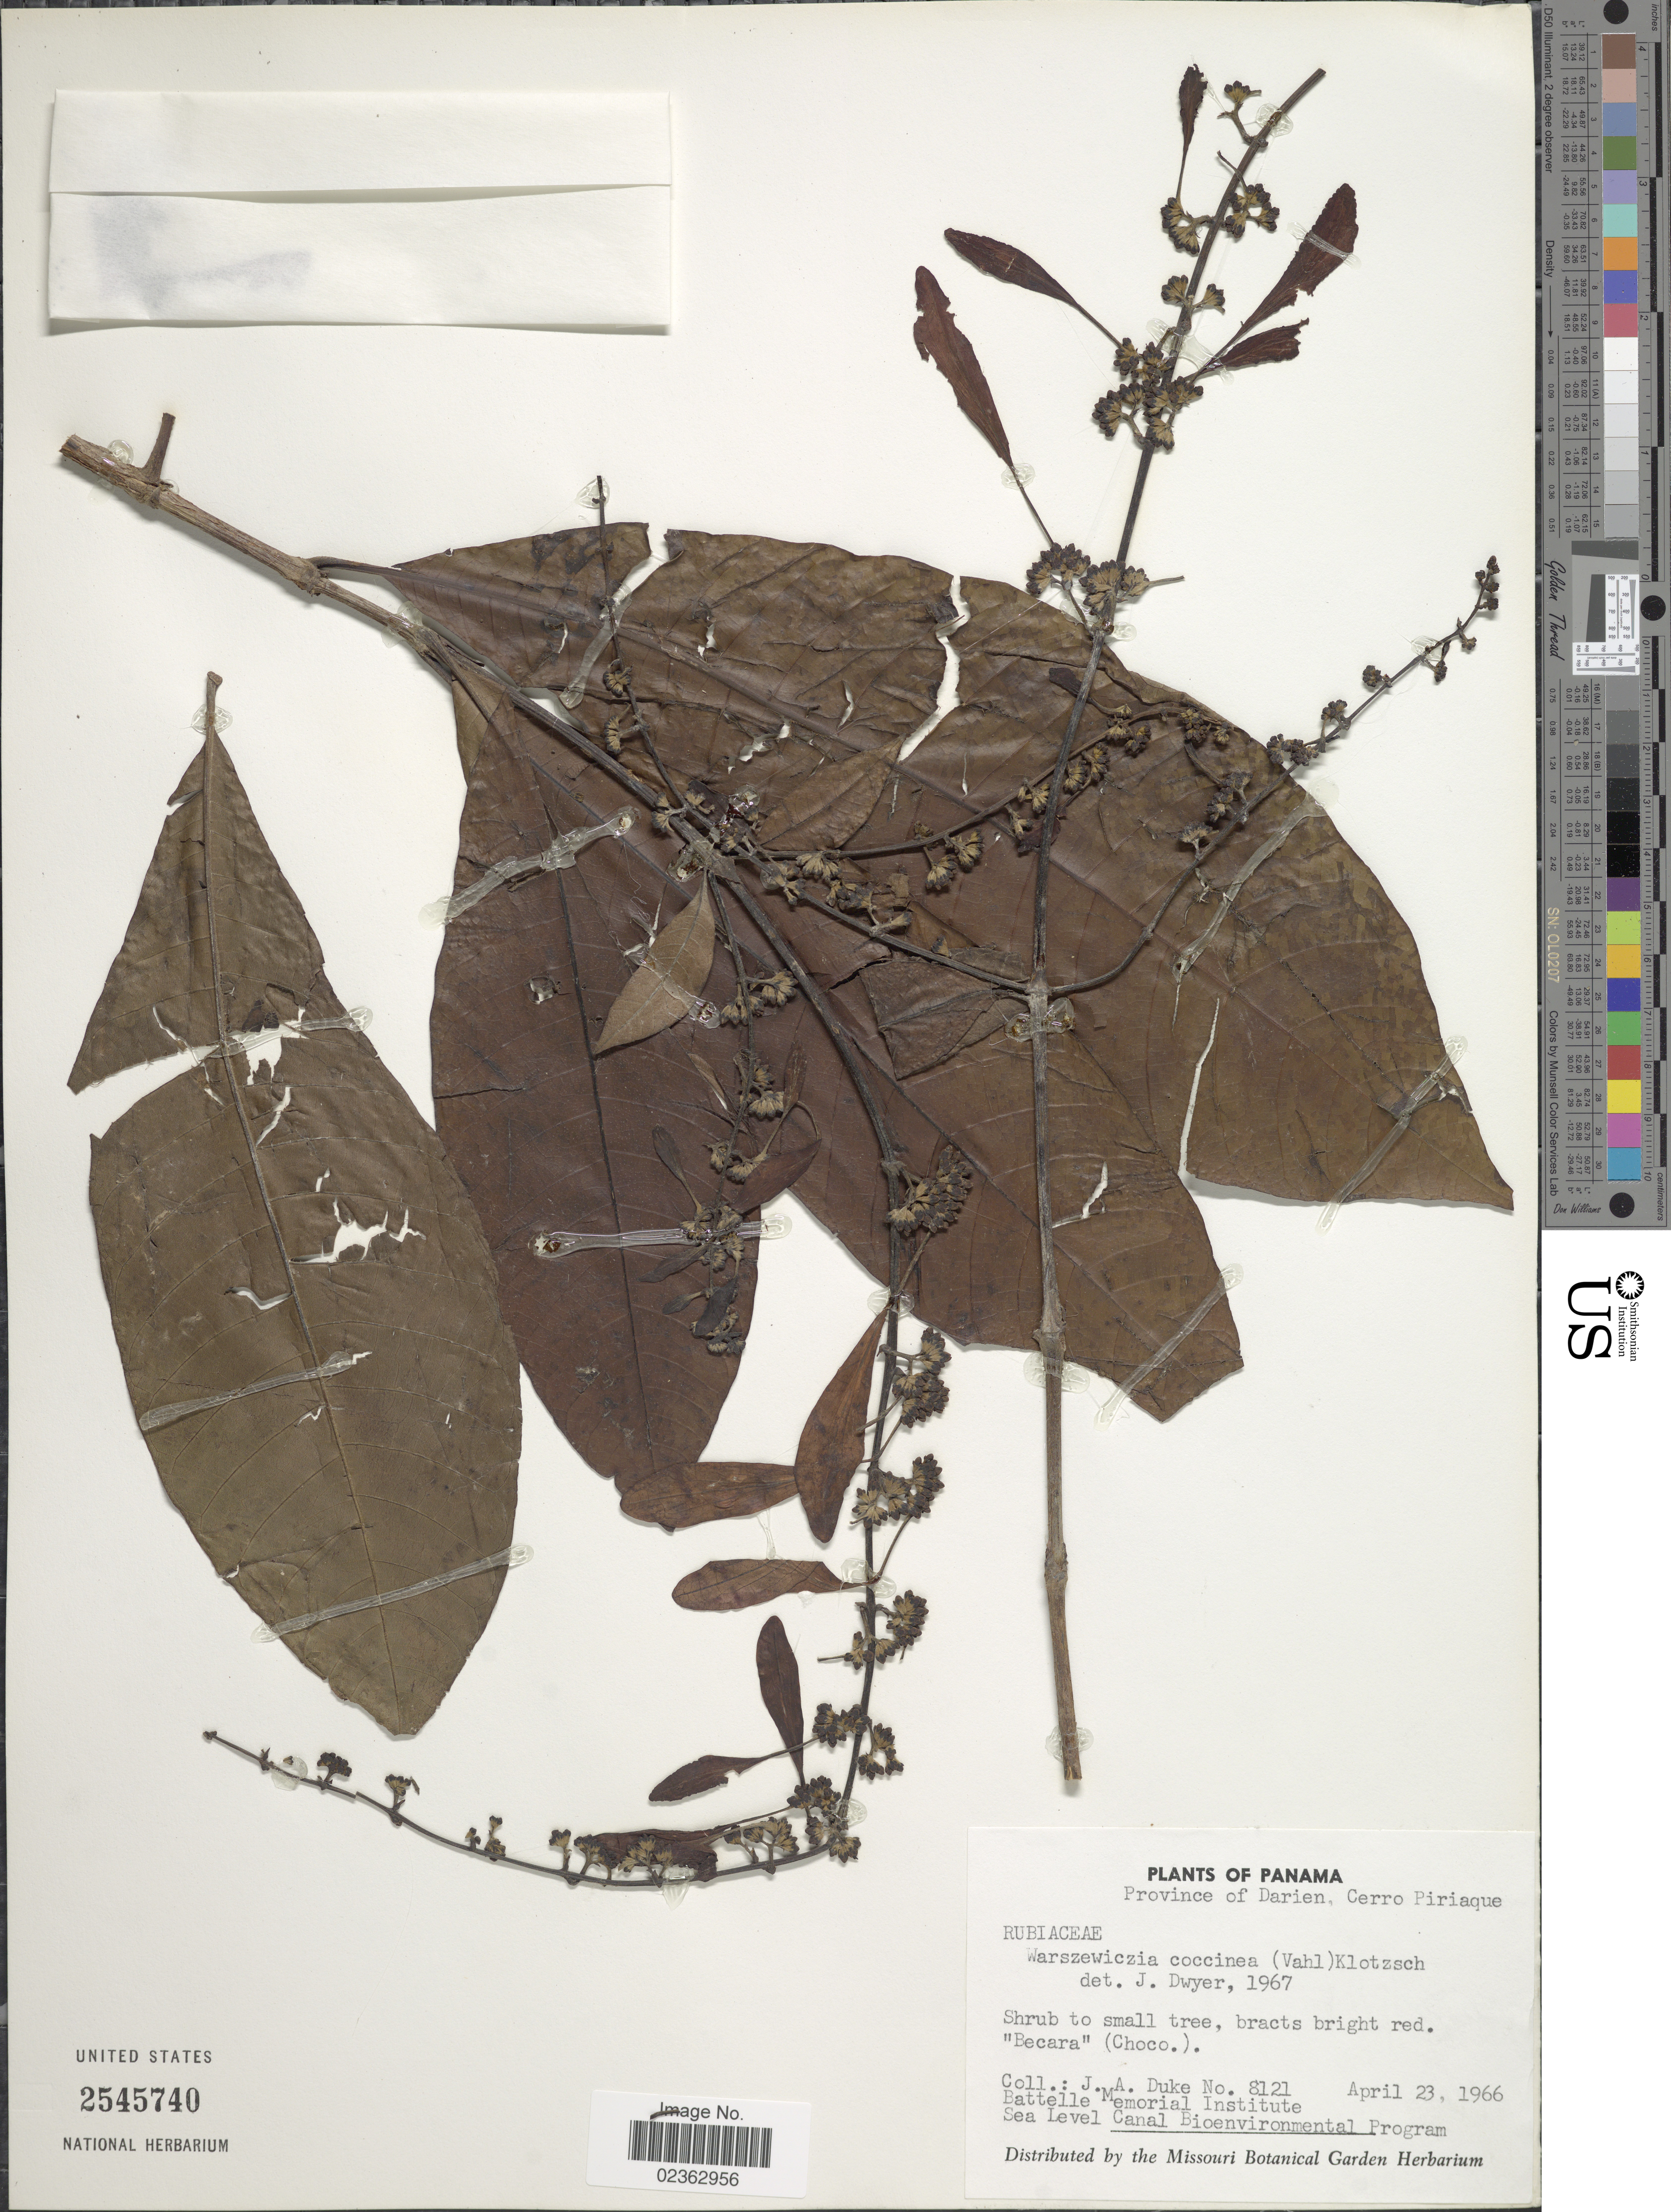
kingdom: Plantae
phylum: Tracheophyta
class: Magnoliopsida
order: Gentianales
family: Rubiaceae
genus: Warszewiczia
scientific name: Warszewiczia coccinea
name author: (Vahl) Klotzsch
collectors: J. A. Duke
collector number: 8121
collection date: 1966-04-23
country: Panama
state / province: Darién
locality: Cerro Piriaque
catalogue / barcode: US 2545740